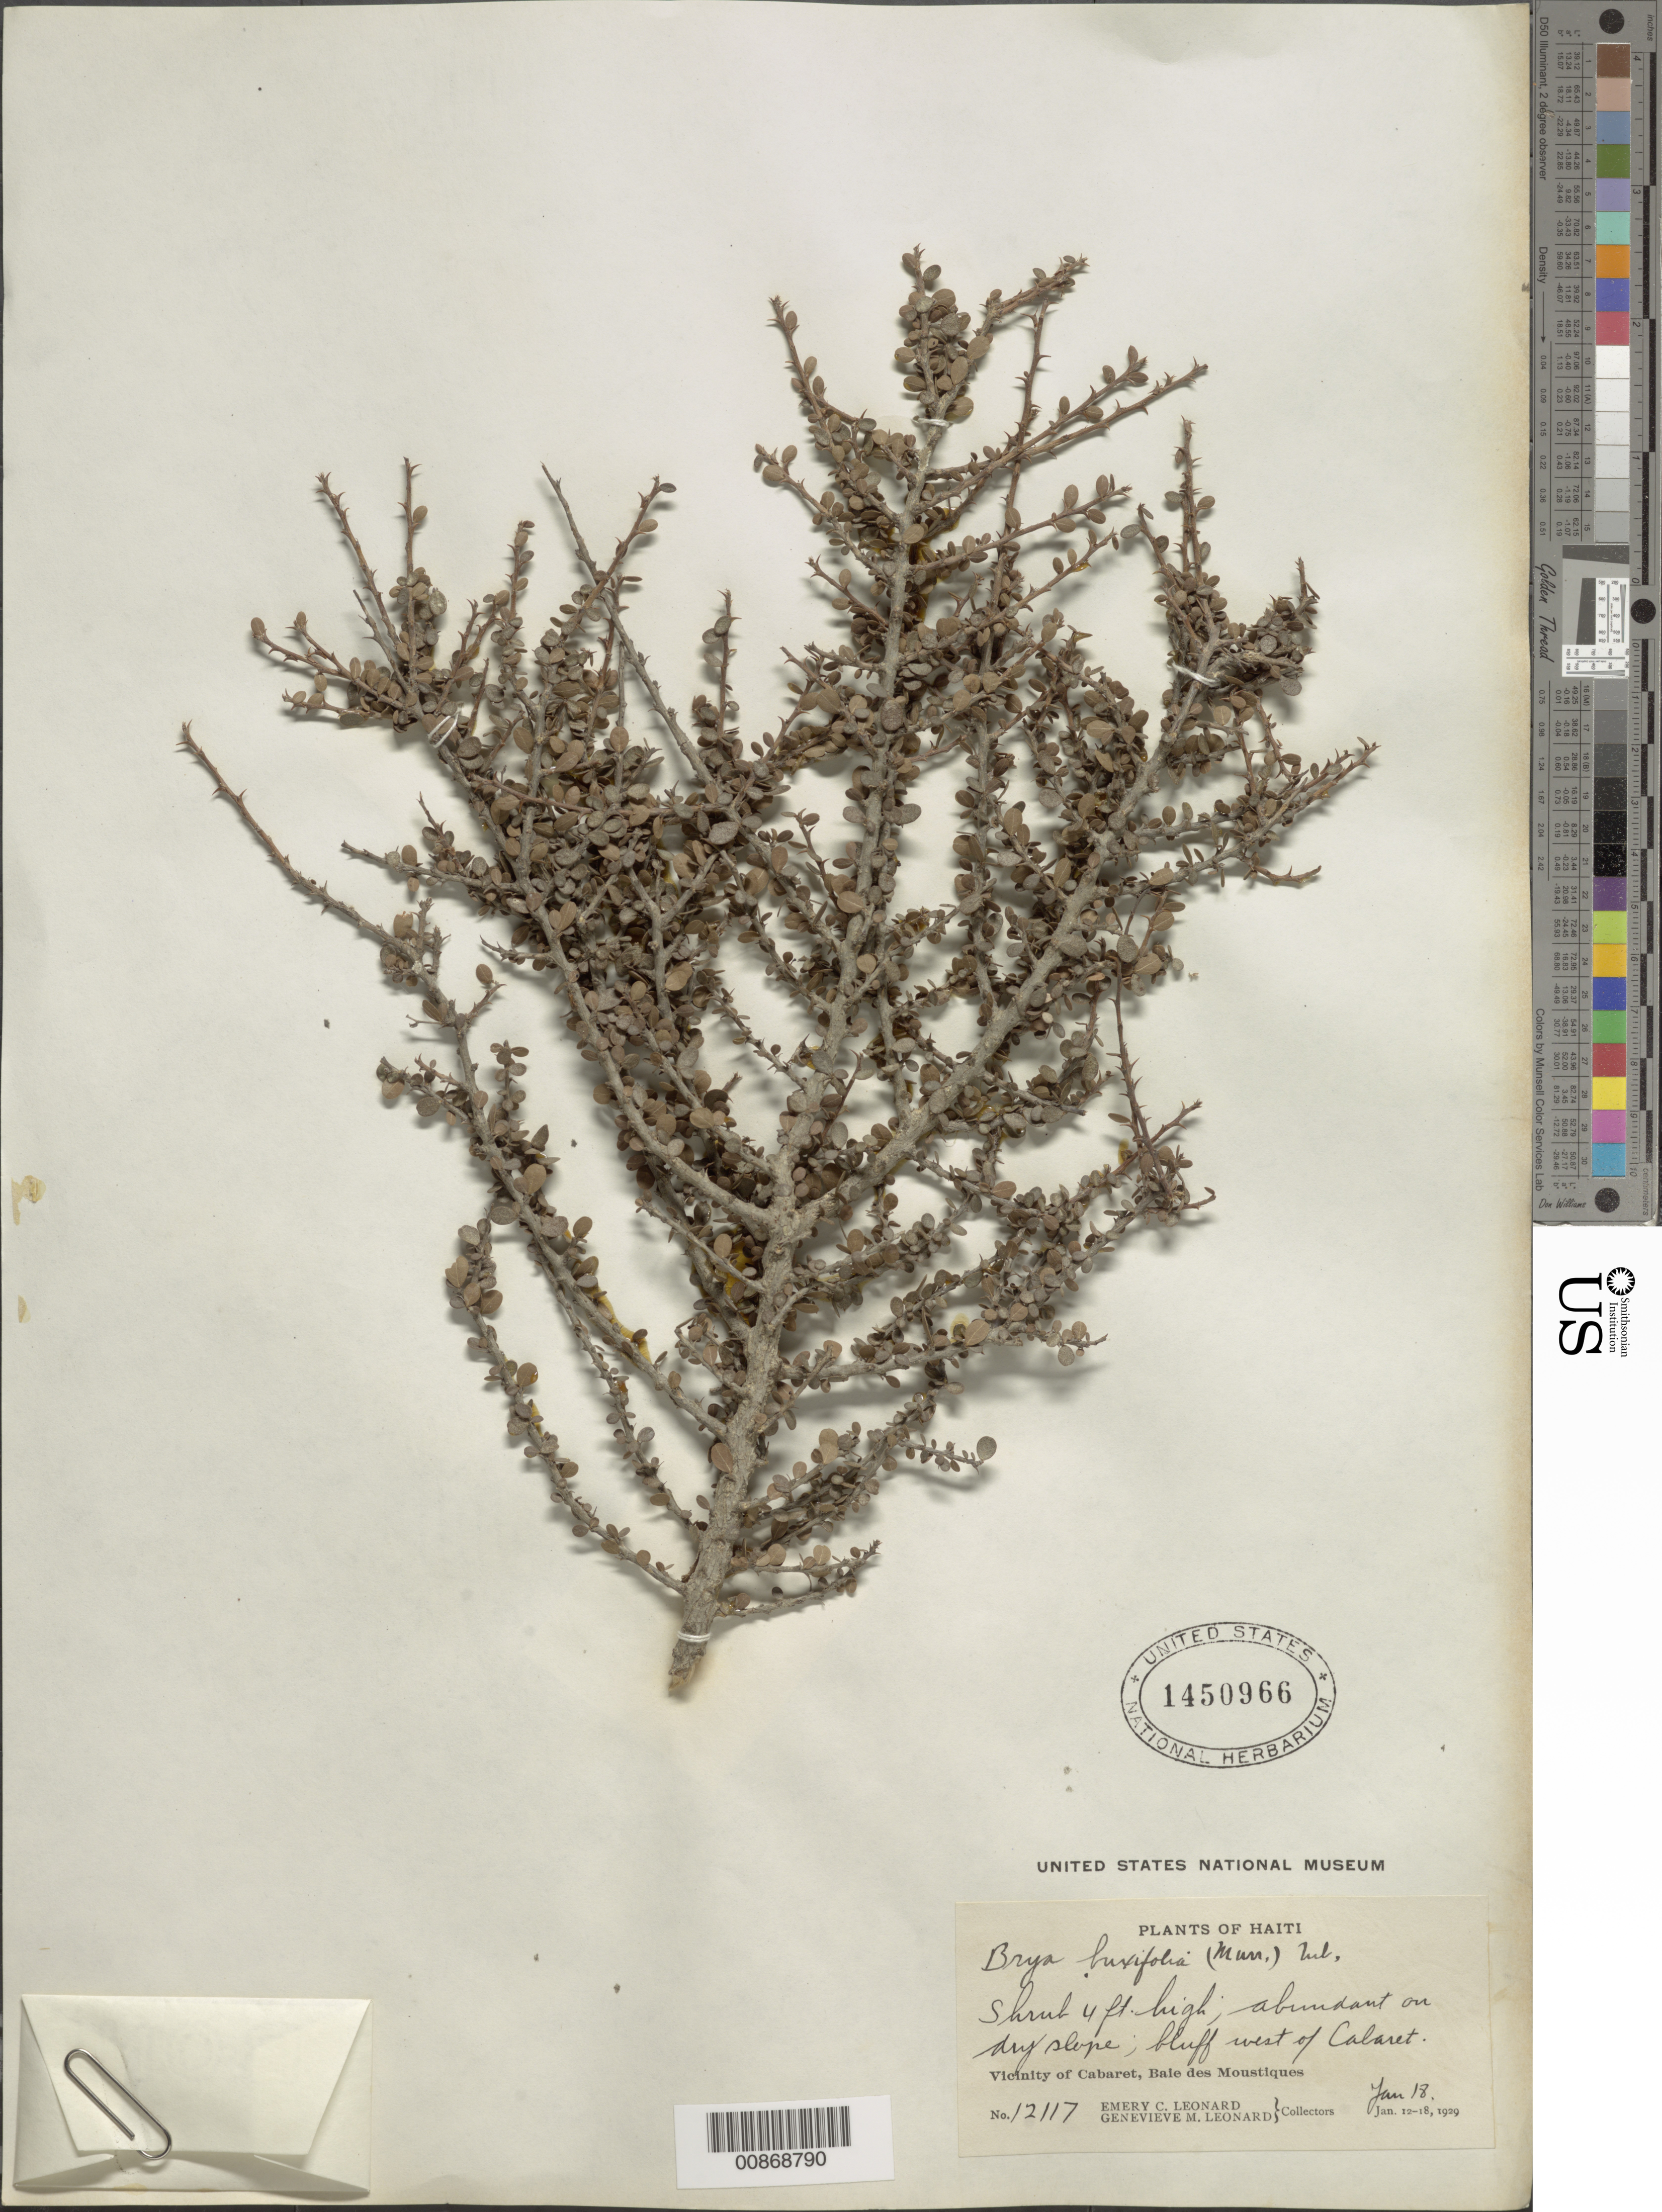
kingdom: Plantae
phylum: Tracheophyta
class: Magnoliopsida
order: Fabales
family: Fabaceae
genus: Brya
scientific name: Brya buxifolia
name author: (Murray) Urb.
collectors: E. C. Leonard & G. M. Leonard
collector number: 12117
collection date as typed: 18 Jan 1929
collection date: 1929-01-18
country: Haiti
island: Hispaniola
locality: Bluff west of Cabaret, Baie des Moustiques.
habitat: Abundant of dry slope.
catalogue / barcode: US 1450966